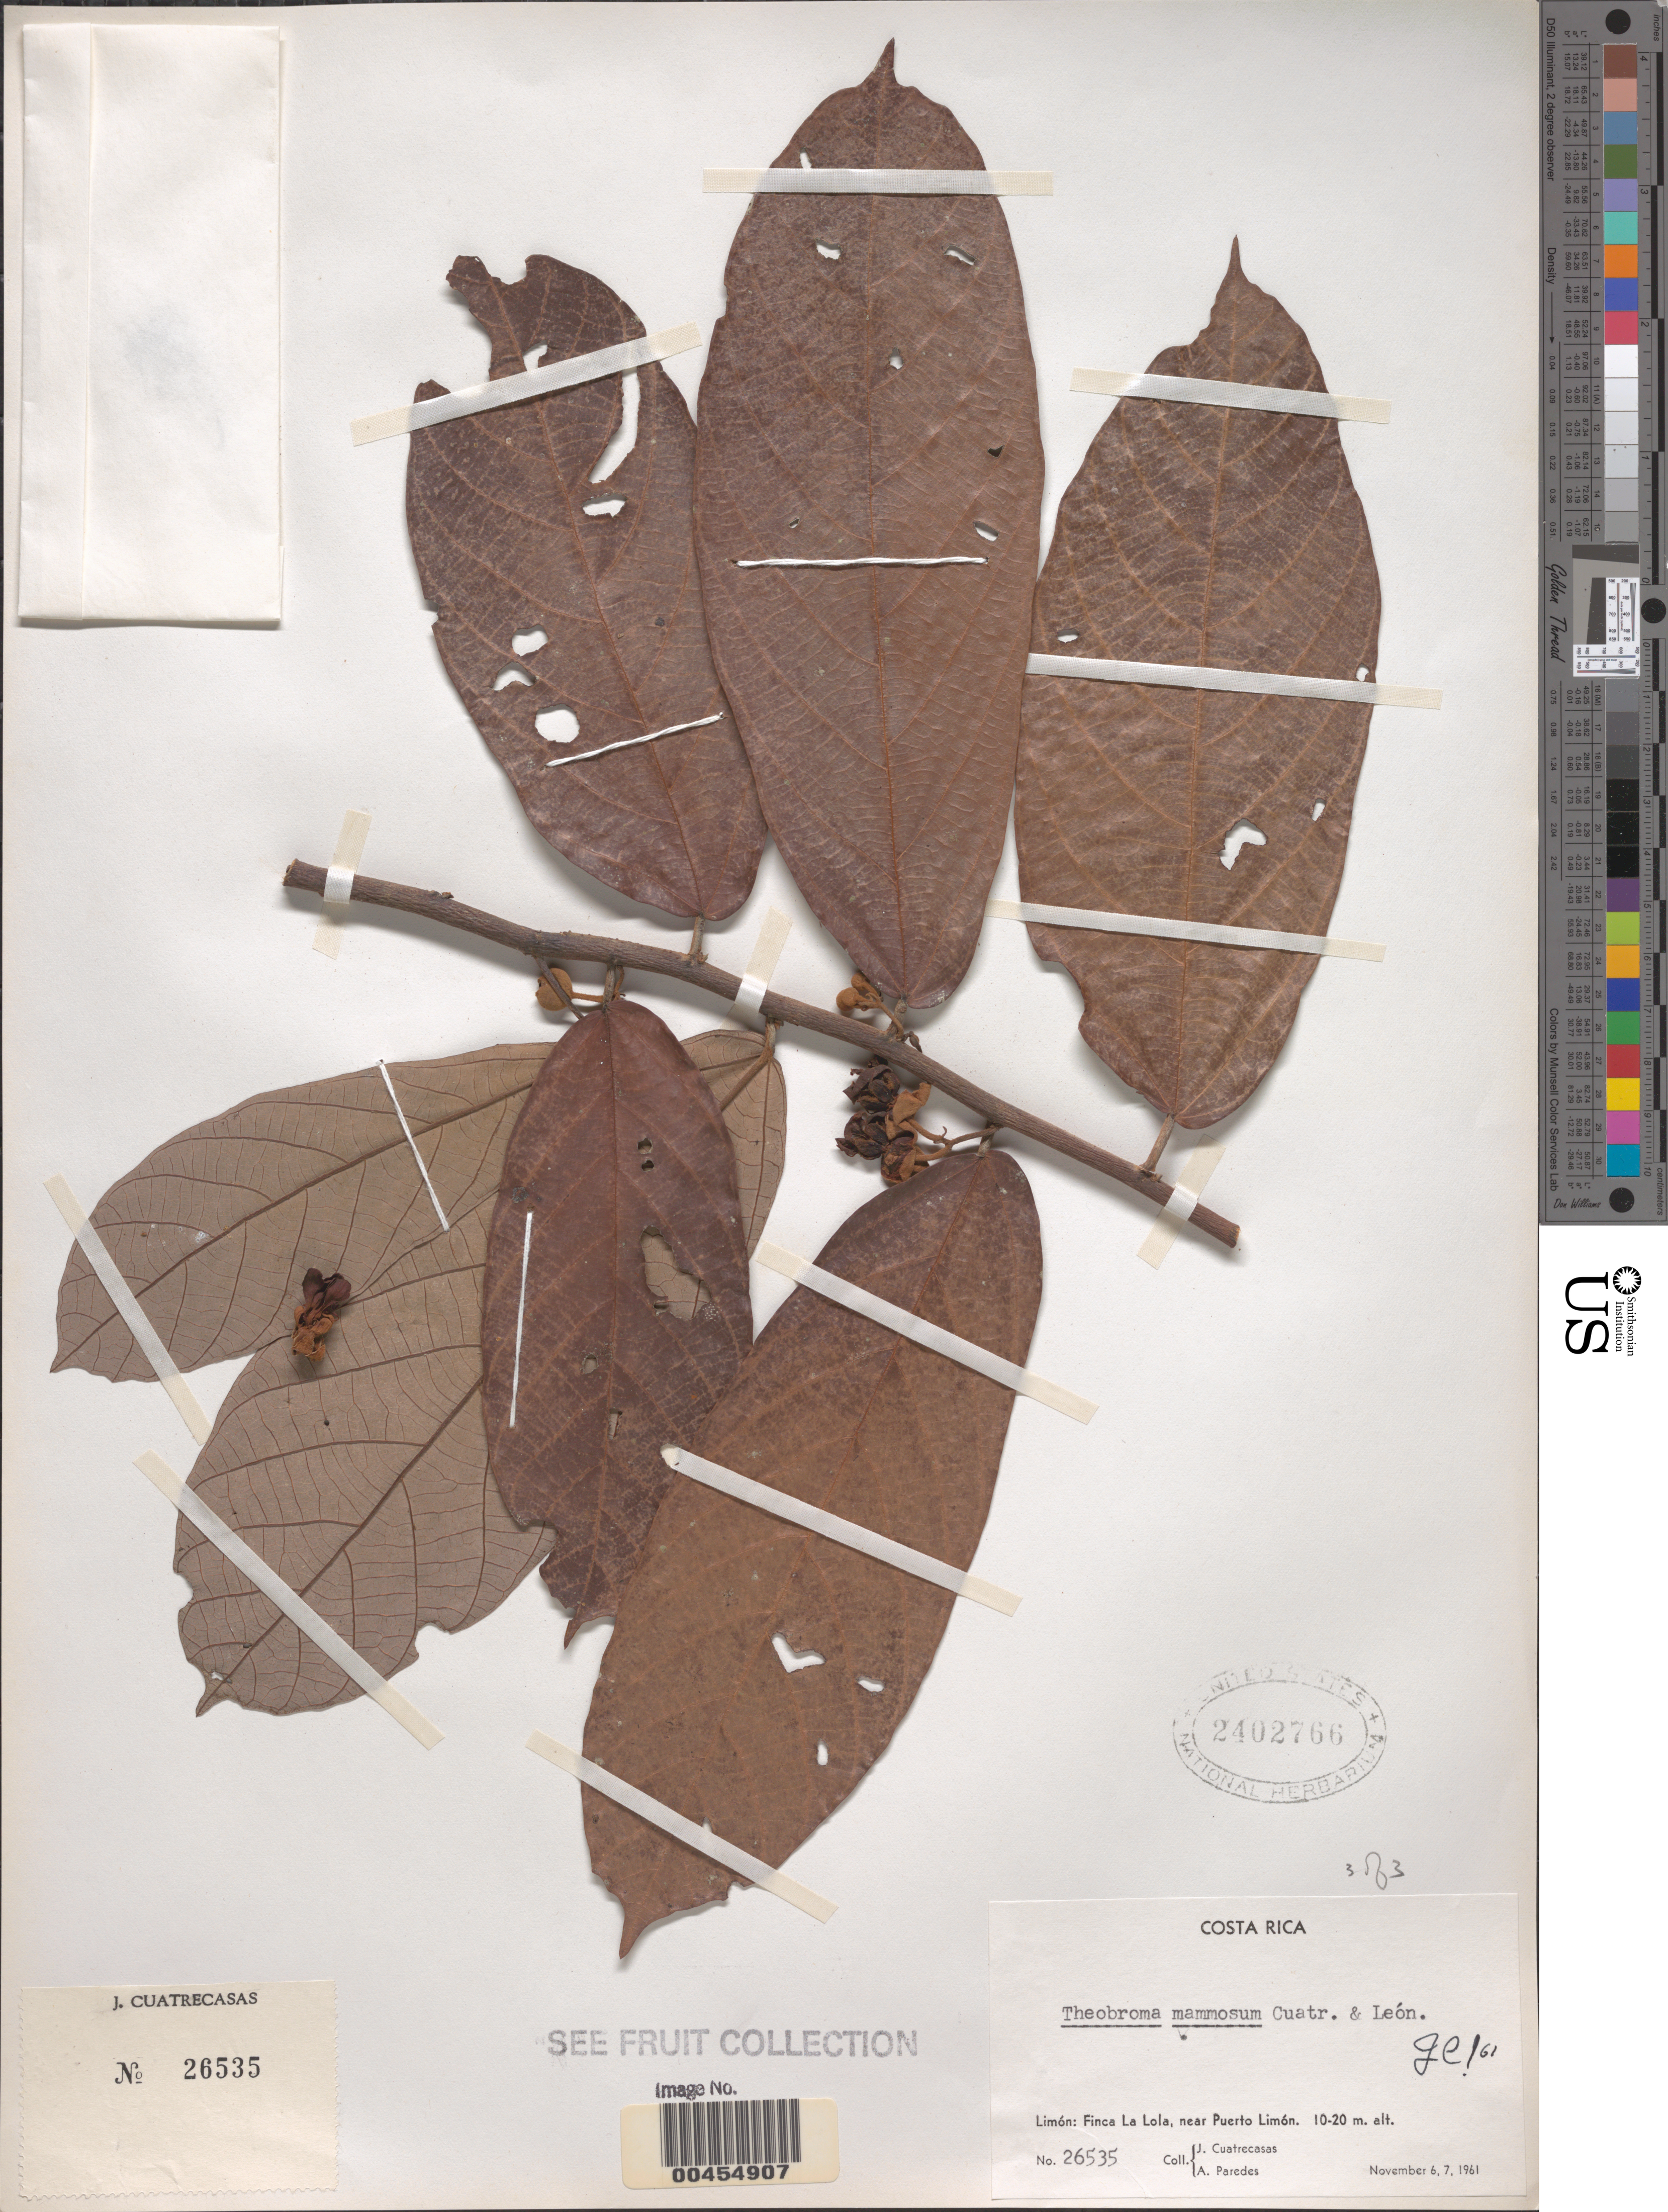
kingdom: Plantae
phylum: Tracheophyta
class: Magnoliopsida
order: Malvales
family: Malvaceae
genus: Theobroma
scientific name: Theobroma angustifolium f. mammosum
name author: (Cuatrec. & J. León) Colli-Silva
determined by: Dorr, L. J., (BOT), Smithsonian Institution - National Museum of Natural History (UNITED STATES)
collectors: J. Cuatrecasas & A. Paredes C.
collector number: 26535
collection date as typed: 06 Nov 1961 to 07 Nov 1961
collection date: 1961-11-06/1961-11-07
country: Costa Rica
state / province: Limón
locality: Finca La Lola, near Puerto Limón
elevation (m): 10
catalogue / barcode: US 2402766